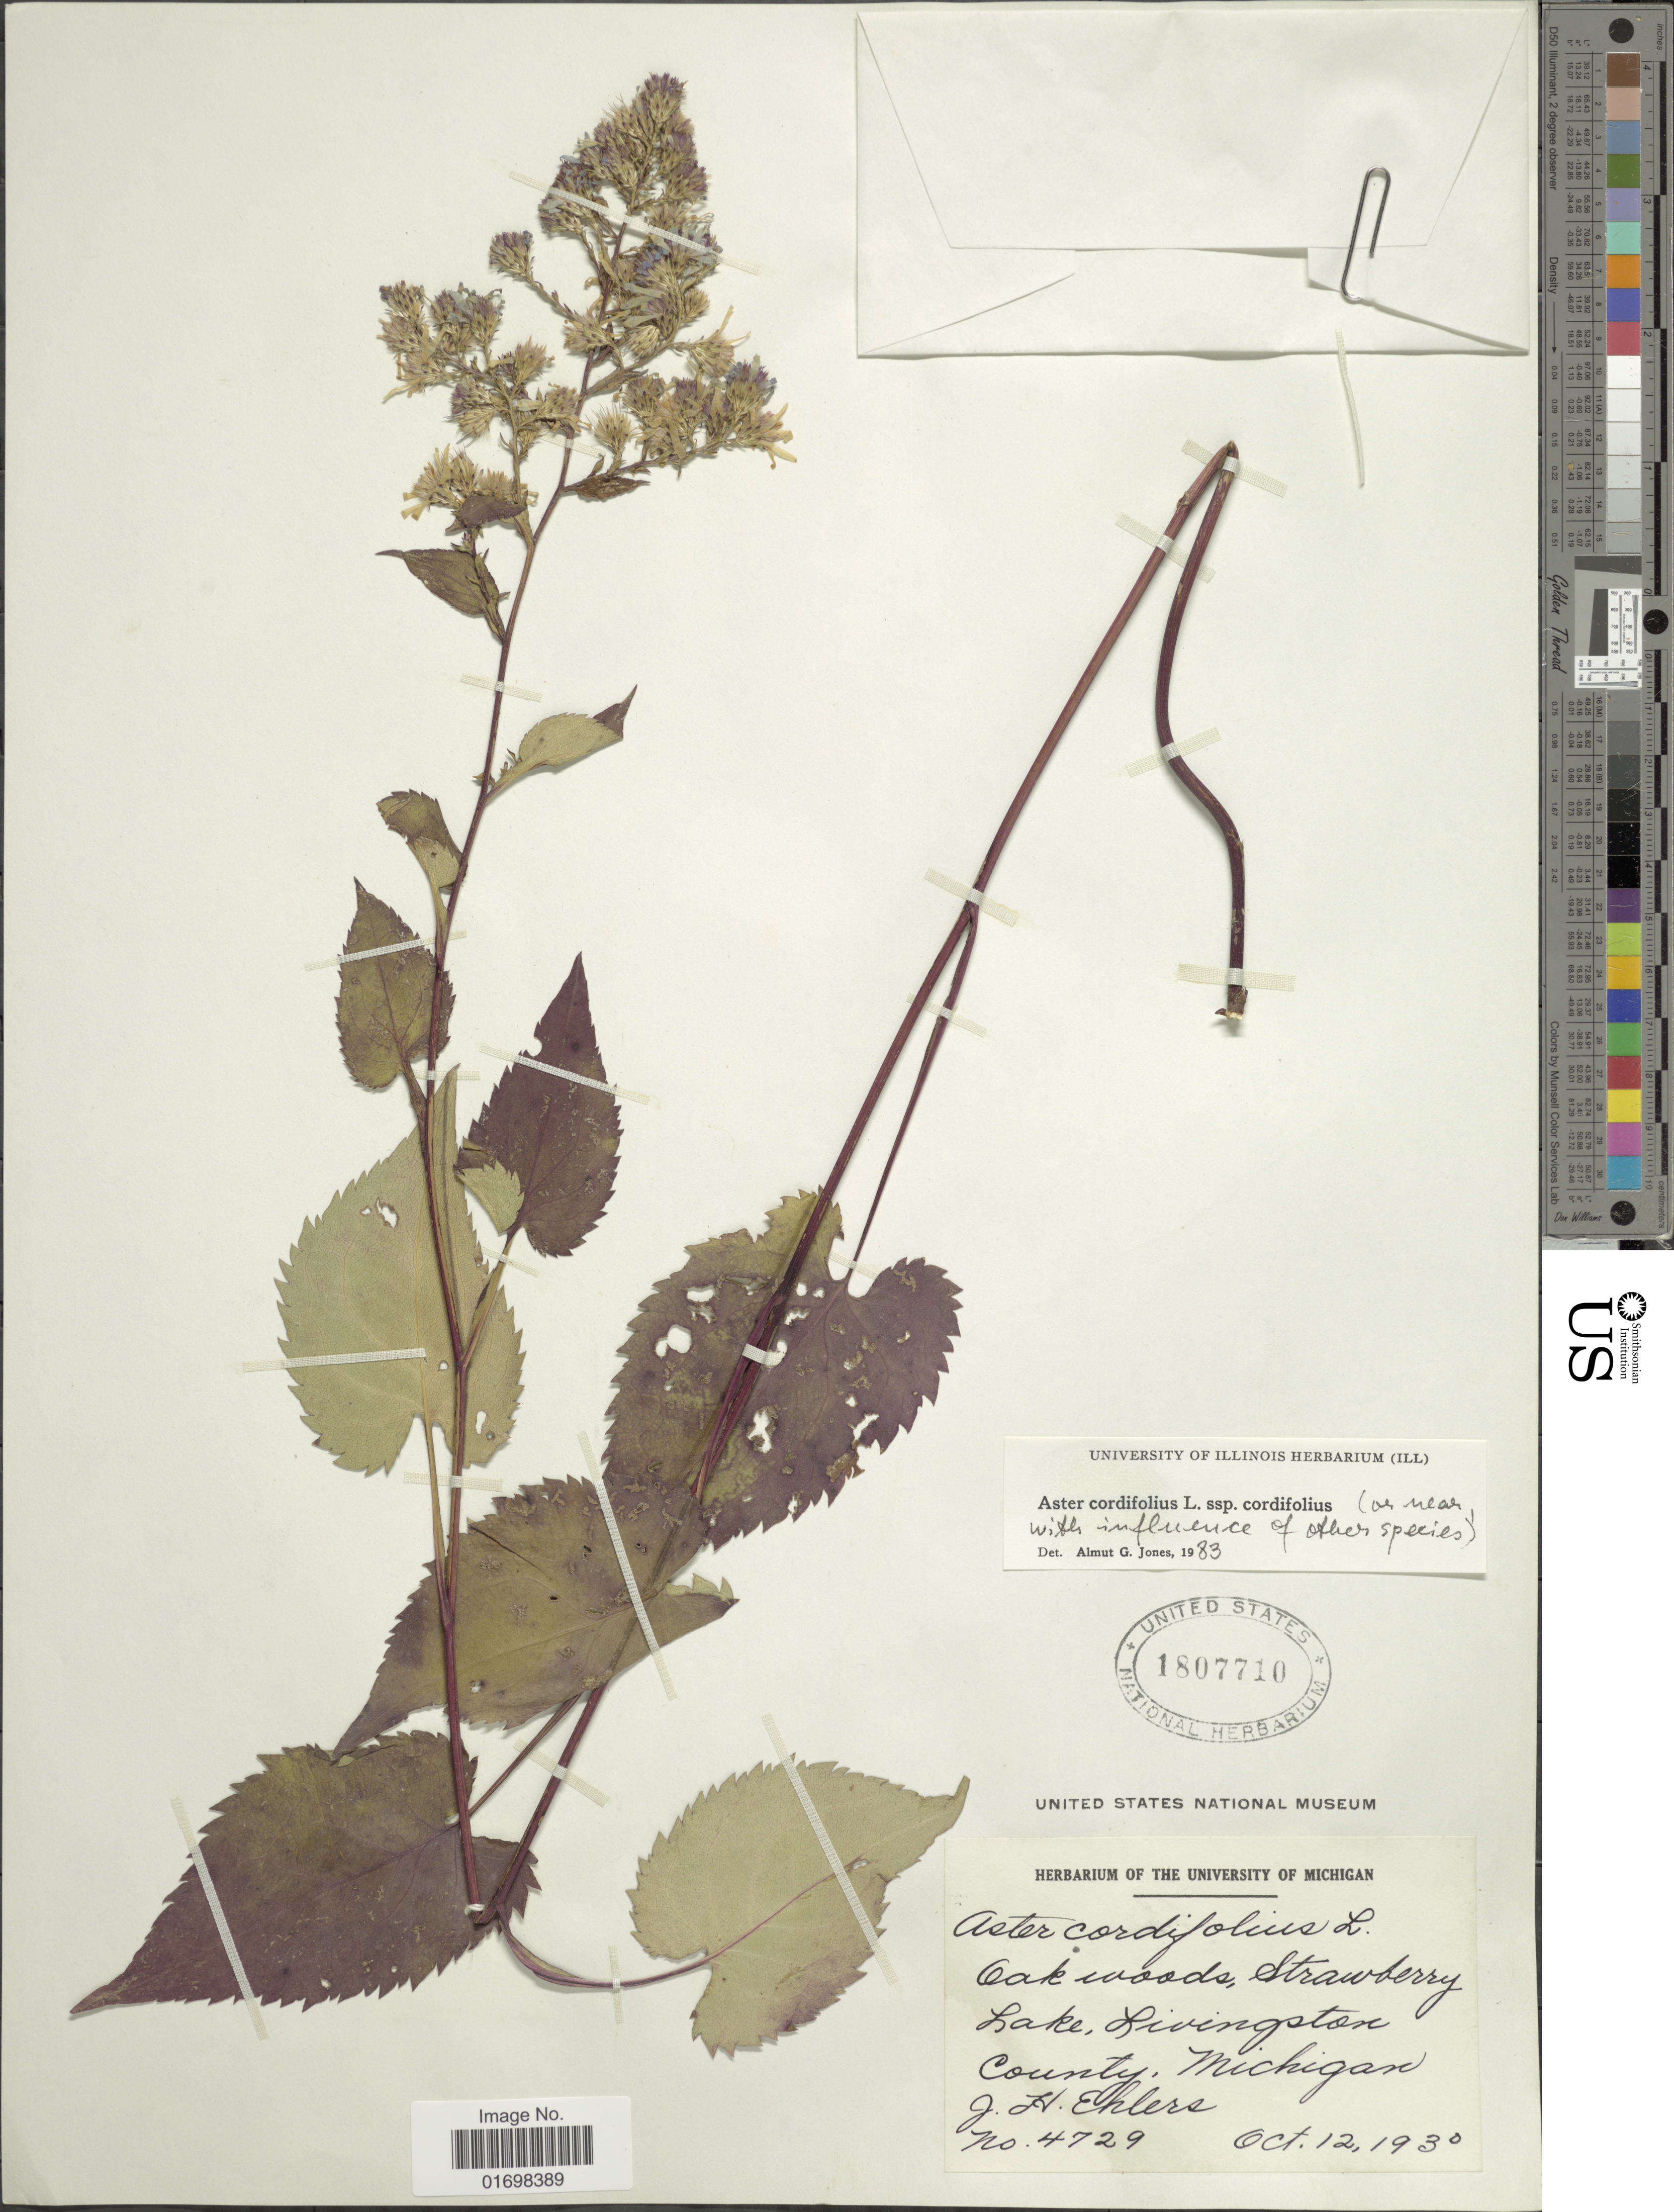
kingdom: Plantae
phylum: Tracheophyta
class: Magnoliopsida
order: Asterales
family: Asteraceae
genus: Symphyotrichum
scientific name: Symphyotrichum cordifolium var. cordifolium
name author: (L.) G.L. Nesom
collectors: J. H. Ehlers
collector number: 4729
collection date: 1930-10-12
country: United States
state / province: Michigan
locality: Strawberry Lake, Livington County, Michigan.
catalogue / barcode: US 1807710